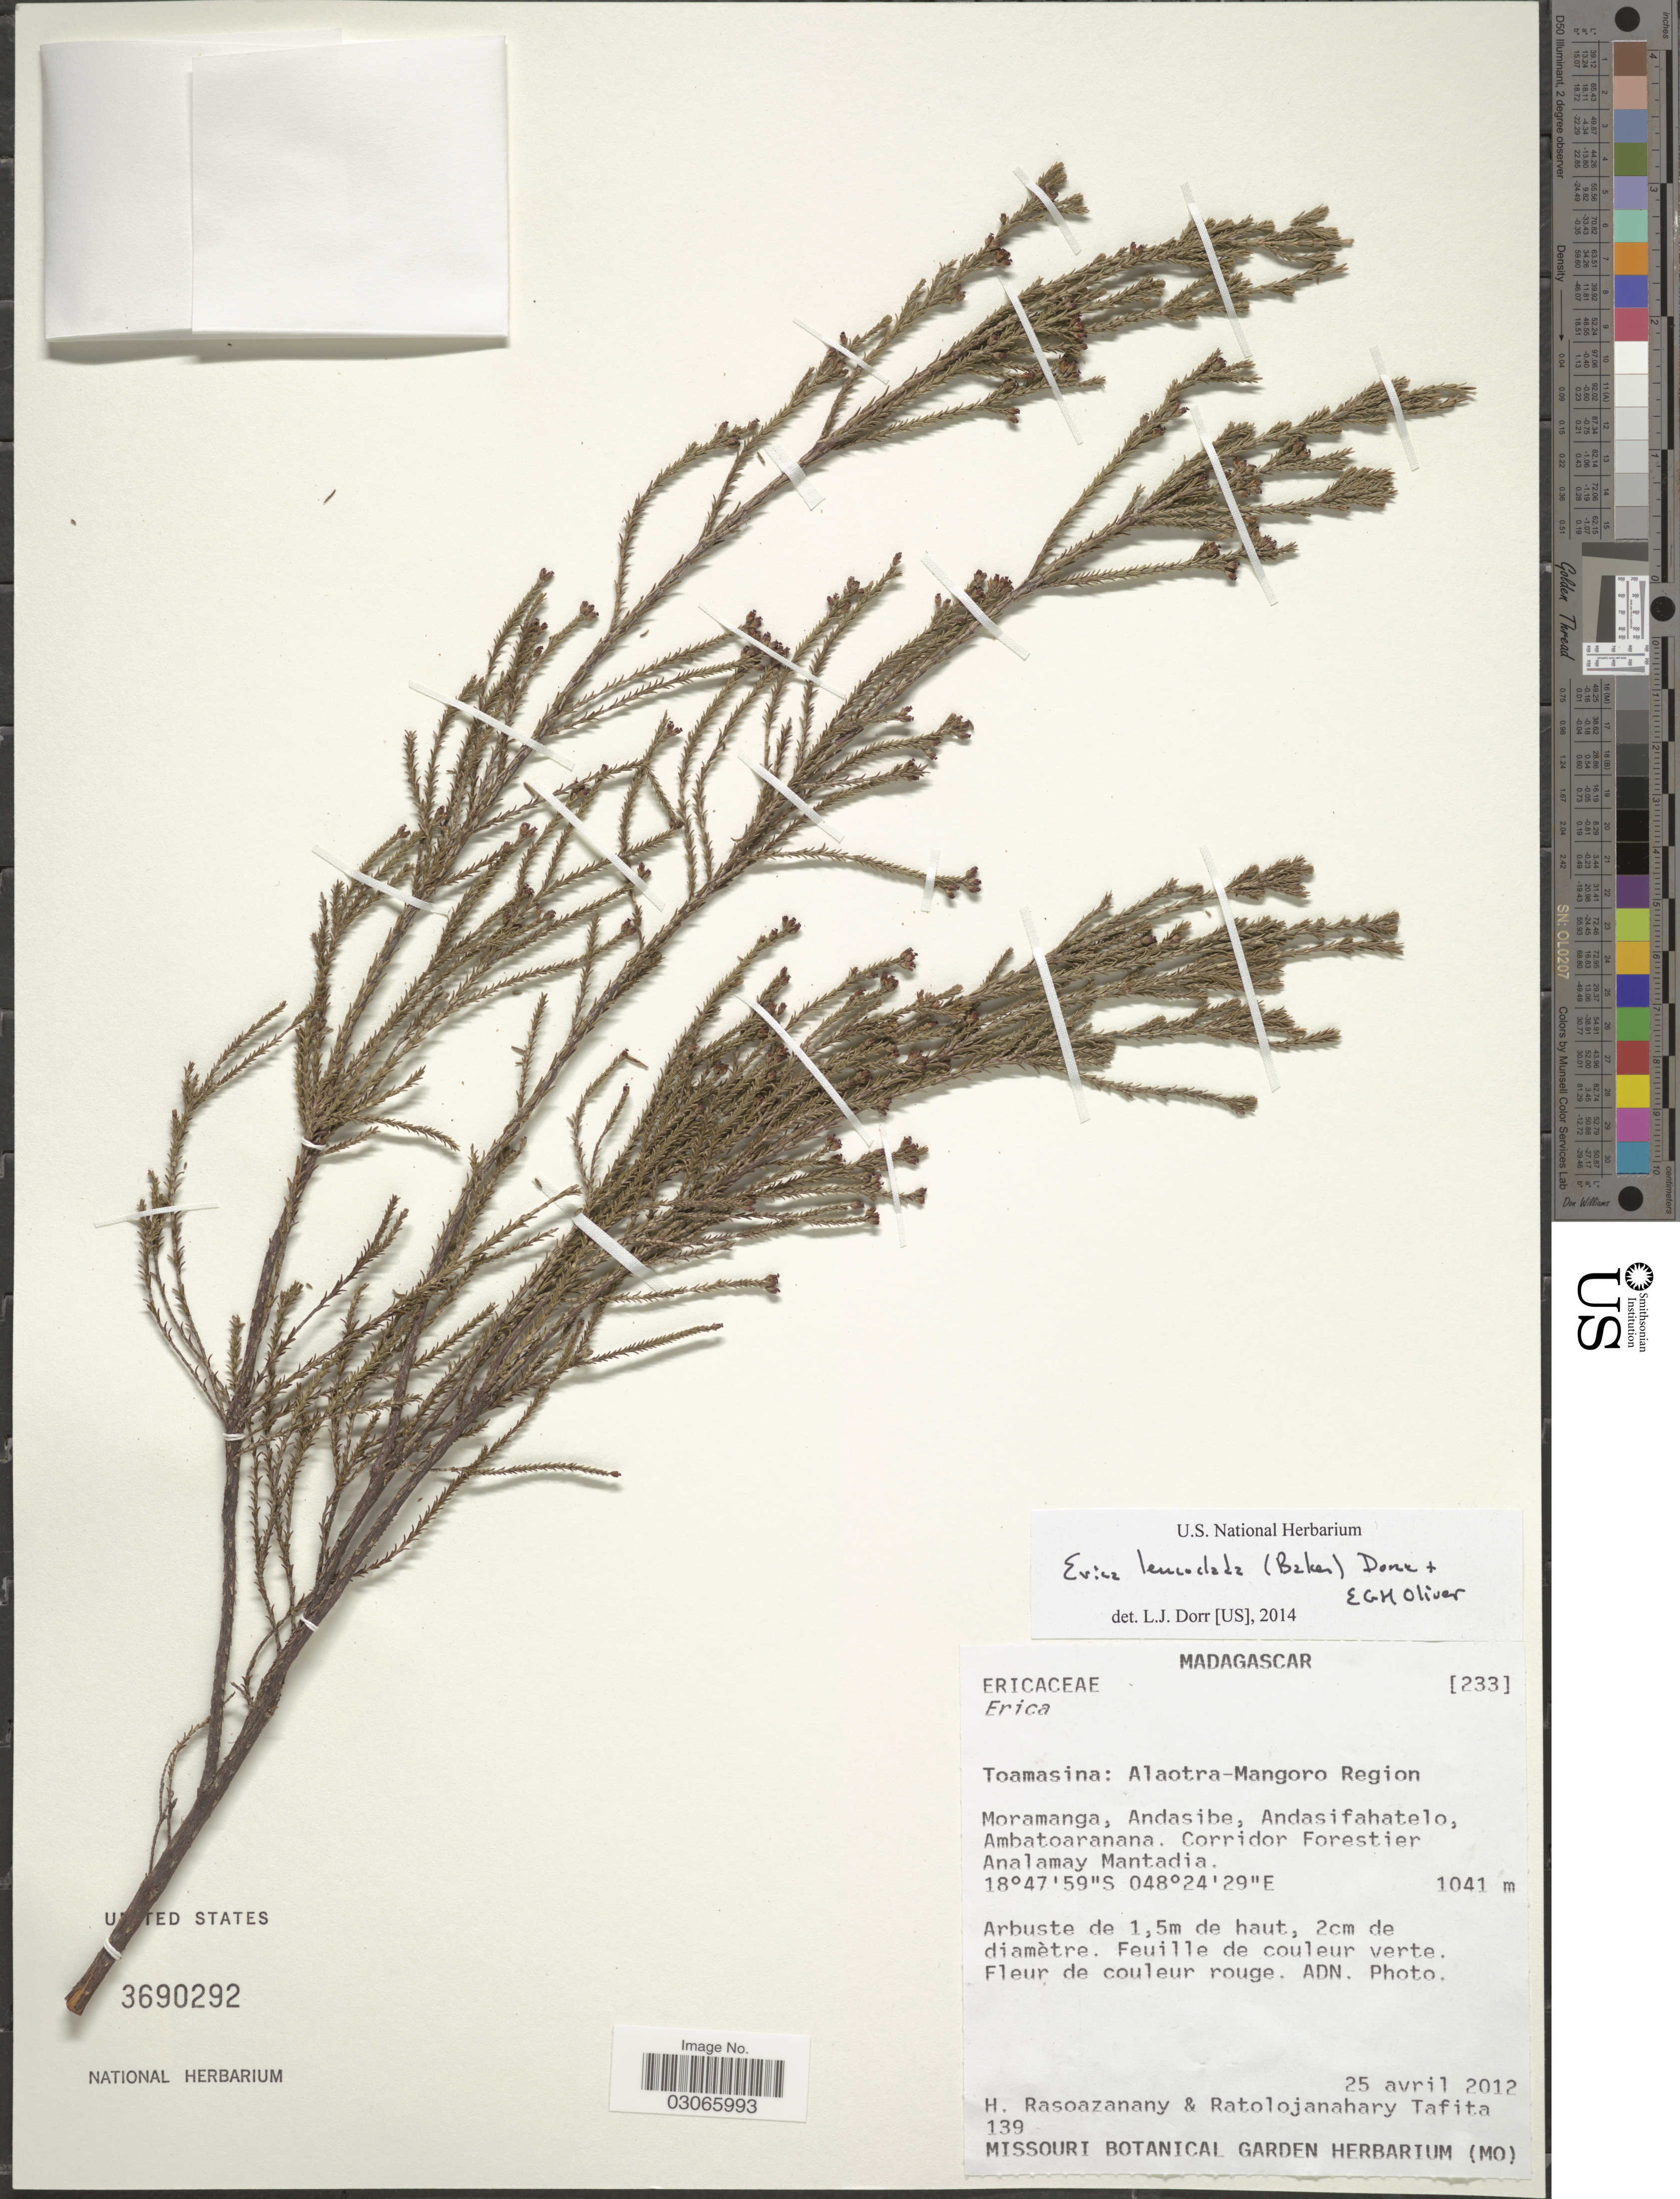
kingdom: Plantae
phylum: Tracheophyta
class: Magnoliopsida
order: Ericales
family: Ericaceae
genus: Erica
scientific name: Erica leucoclada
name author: (Baker) Dorr & E.G.H. Oliv.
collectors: H. Rasoazanany & T. Ratolojanahary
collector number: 139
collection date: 2012-04-25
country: Madagascar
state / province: Alaotra Mangoro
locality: Alaotra-Mangoro Region. Moramanga, Andasibe, Andasifahatelo, Ambatoaranana. Corridor Forestier Analamy Mantadia.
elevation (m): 1041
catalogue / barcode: US 3690292